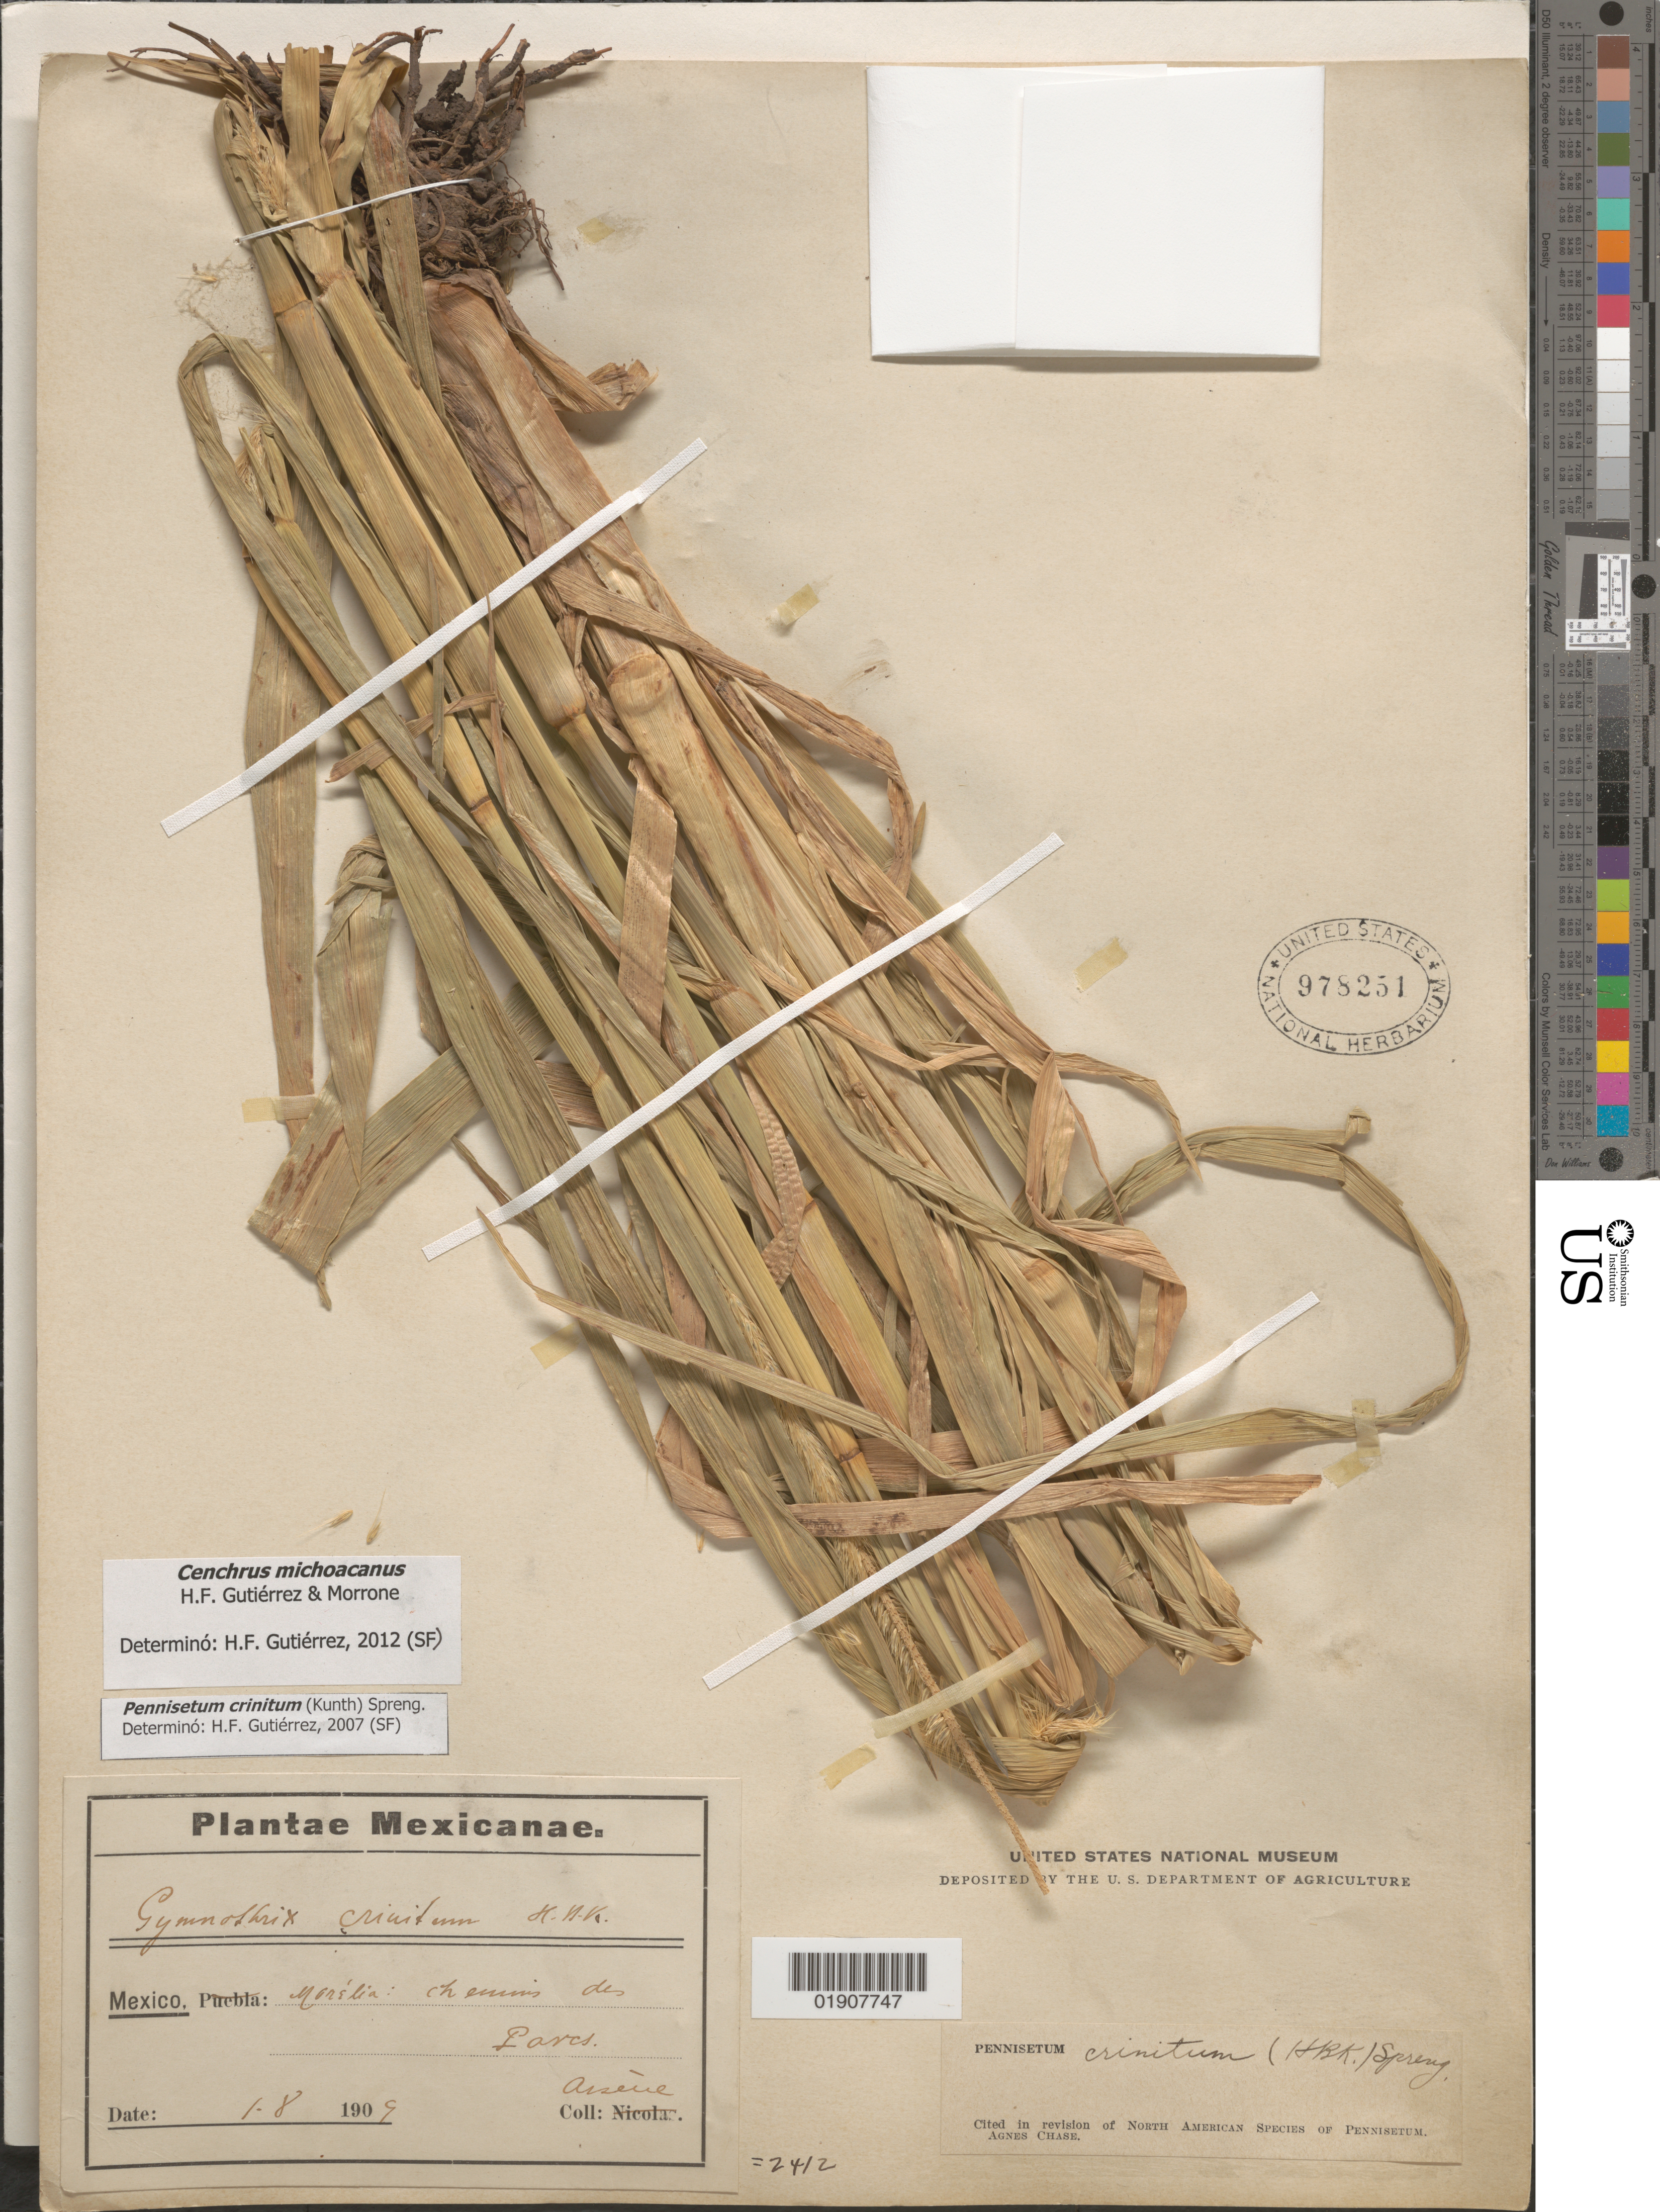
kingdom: Plantae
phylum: Tracheophyta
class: Liliopsida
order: Poales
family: Poaceae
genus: Cenchrus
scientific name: Cenchrus michoacanus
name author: H.F. Gut. & Morrone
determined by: Gutiérrez, H. F.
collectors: Bro. G. Arsène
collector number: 2412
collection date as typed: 1 Aug 1909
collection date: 1909-08-01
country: Mexico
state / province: Michoacán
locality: Morelia, Chemin des Parcs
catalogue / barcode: US 978251